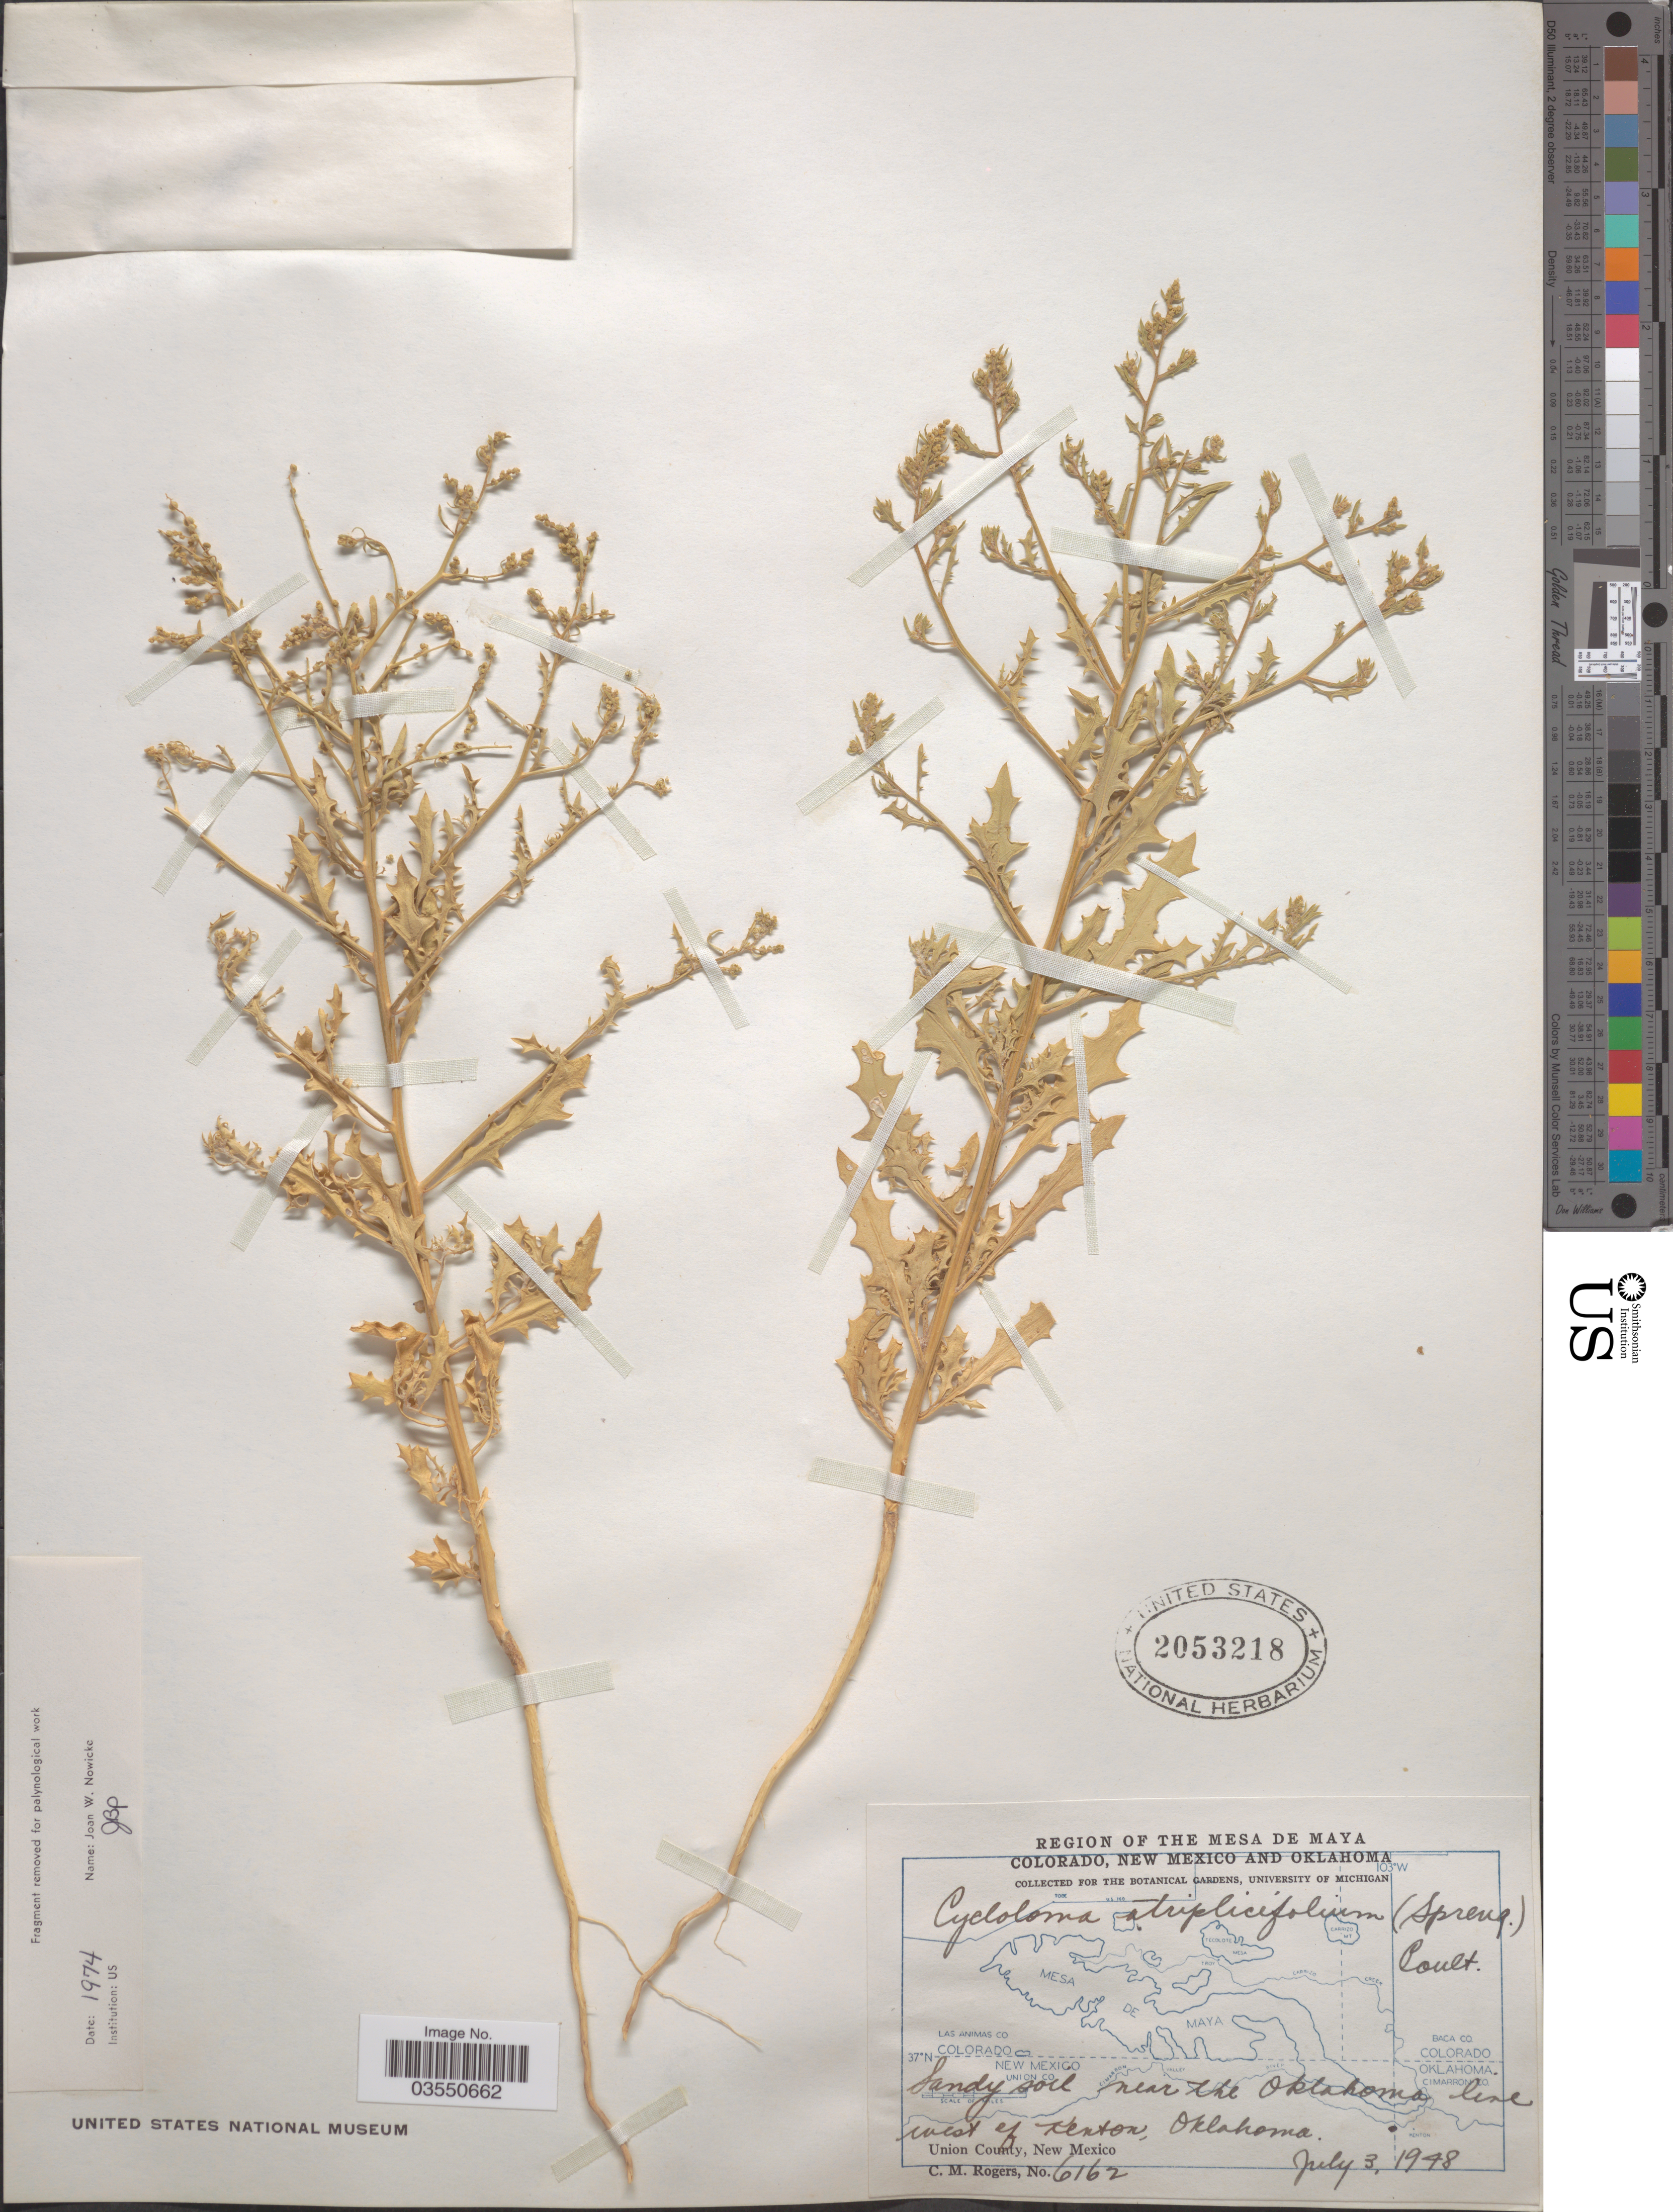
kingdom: Plantae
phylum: Tracheophyta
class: Magnoliopsida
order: Caryophyllales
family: Amaranthaceae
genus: Dysphania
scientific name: Dysphania atriplicifolia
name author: (Spreng.) G. Kadereit et al.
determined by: U.S. National Herbarium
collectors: C. M. Rogers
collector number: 6162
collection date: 1948-07-03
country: United States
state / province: New Mexico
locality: Region of the Mesa de Maya. Near the Oklahoma line west of Kenton. Union County.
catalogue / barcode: US 2053218